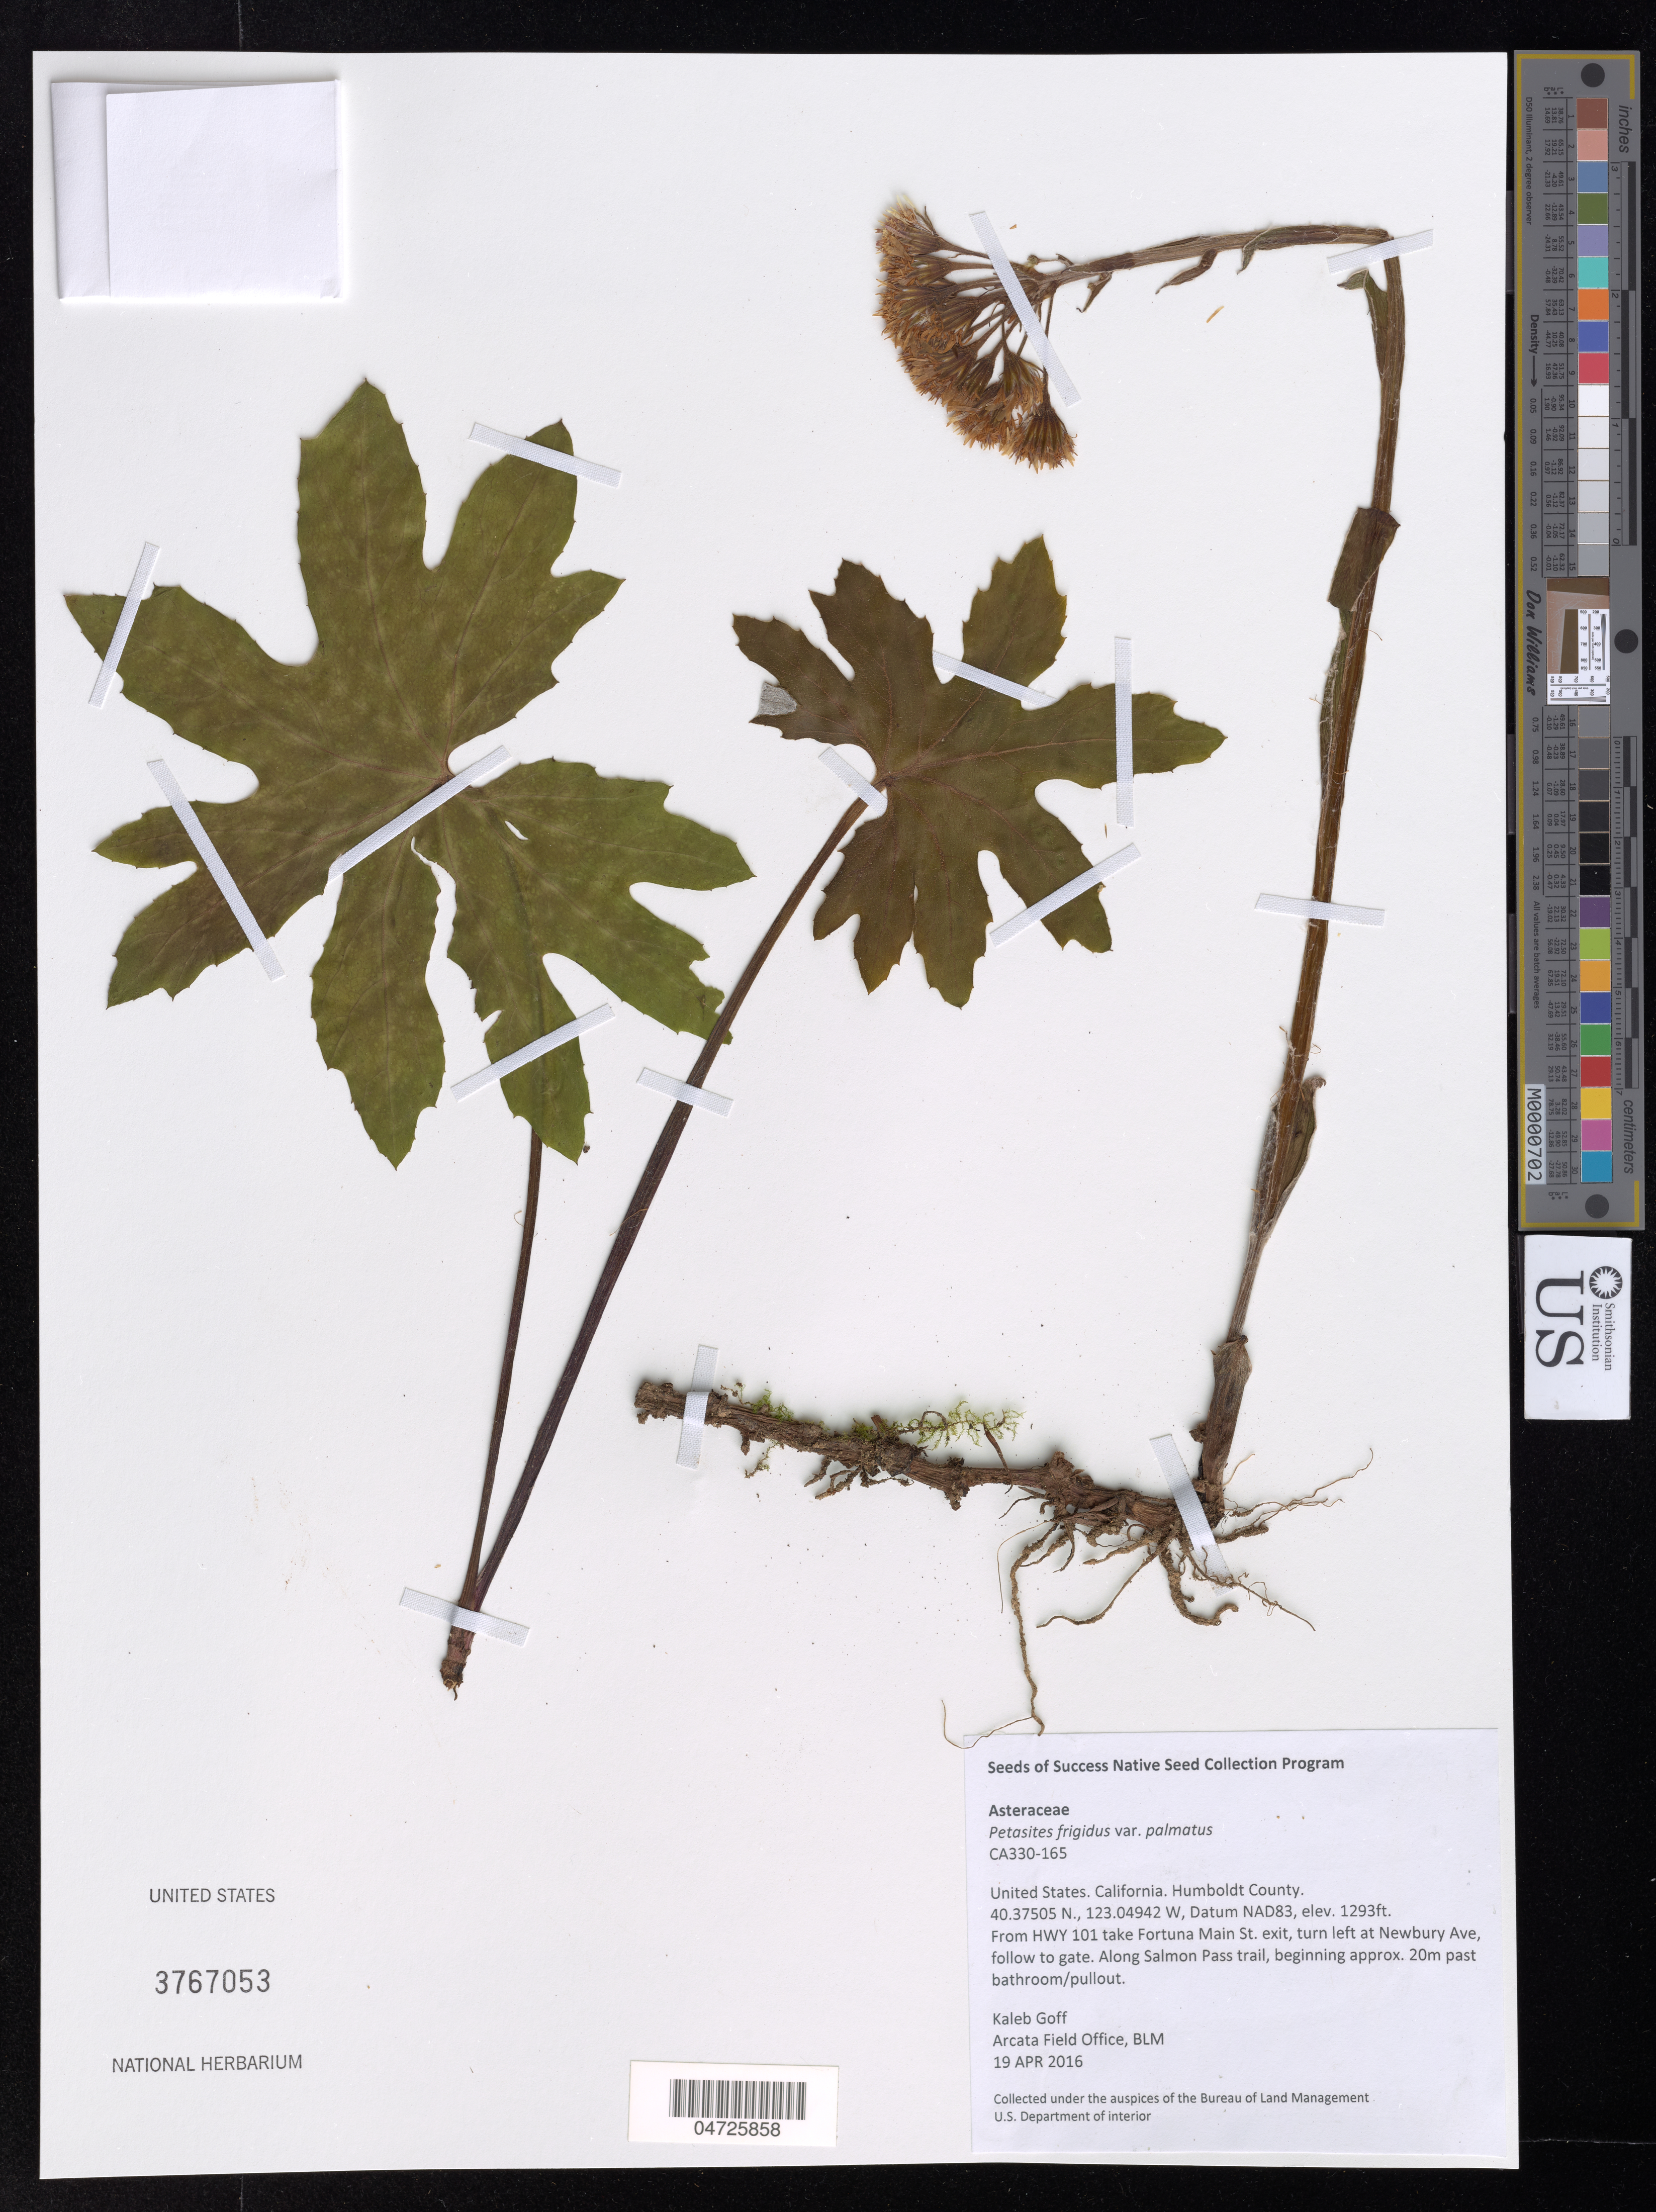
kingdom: Plantae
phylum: Tracheophyta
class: Magnoliopsida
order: Asterales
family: Asteraceae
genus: Petasites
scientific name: Petasites frigidus var. palmatus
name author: (Aiton) Cody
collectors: K. Goff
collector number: CA330-165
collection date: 2016-04-19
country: United States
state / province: California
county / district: Humboldt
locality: Humboldt County. Datum NAD83. From HWY 101 take Fortuna Main St. exit, turn left at Newbury Ave, follow to gate. Along Salmon Pass trail, beginning approx. 20m past bathroom/pullout.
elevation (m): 394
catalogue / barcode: US 3767053